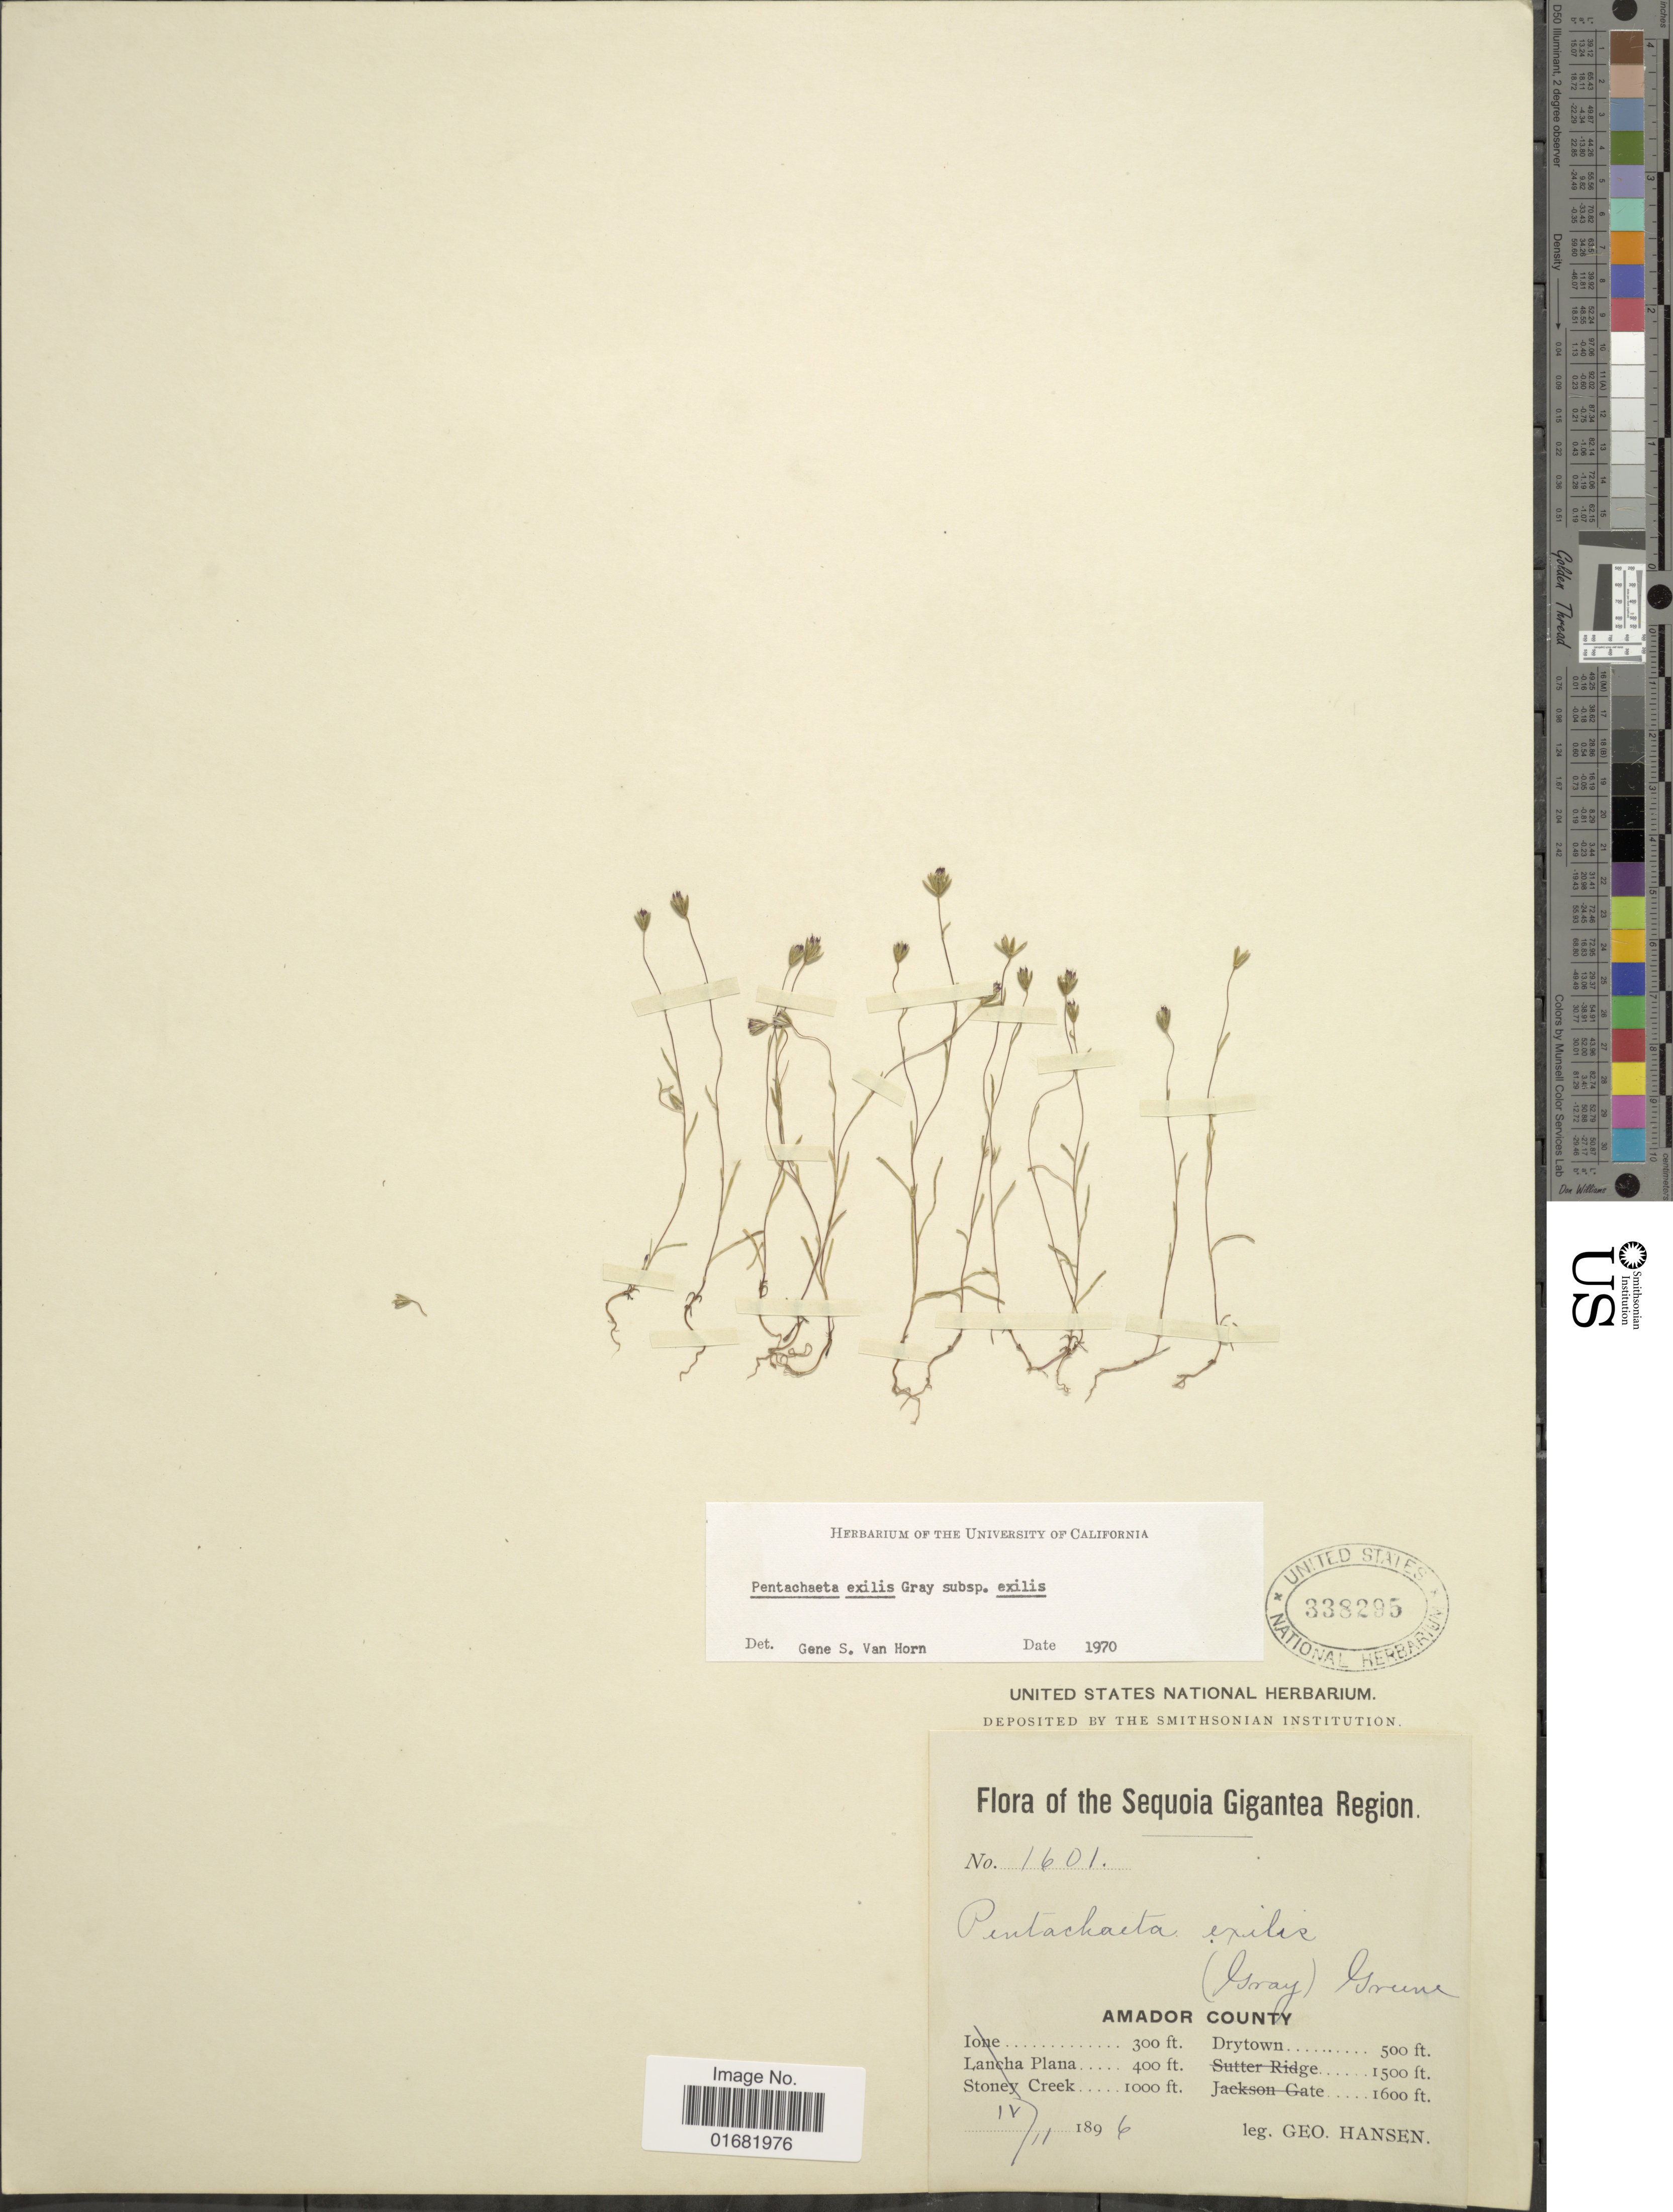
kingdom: Plantae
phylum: Tracheophyta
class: Magnoliopsida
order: Asterales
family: Asteraceae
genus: Pentachaeta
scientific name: Pentachaeta exilis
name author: A. Gray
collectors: G. Hansen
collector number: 1601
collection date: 1896-04-11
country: United States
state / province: California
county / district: Amador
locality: Sequoia Gigantea Region. Amador County. Drytown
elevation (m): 152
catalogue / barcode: US 338295